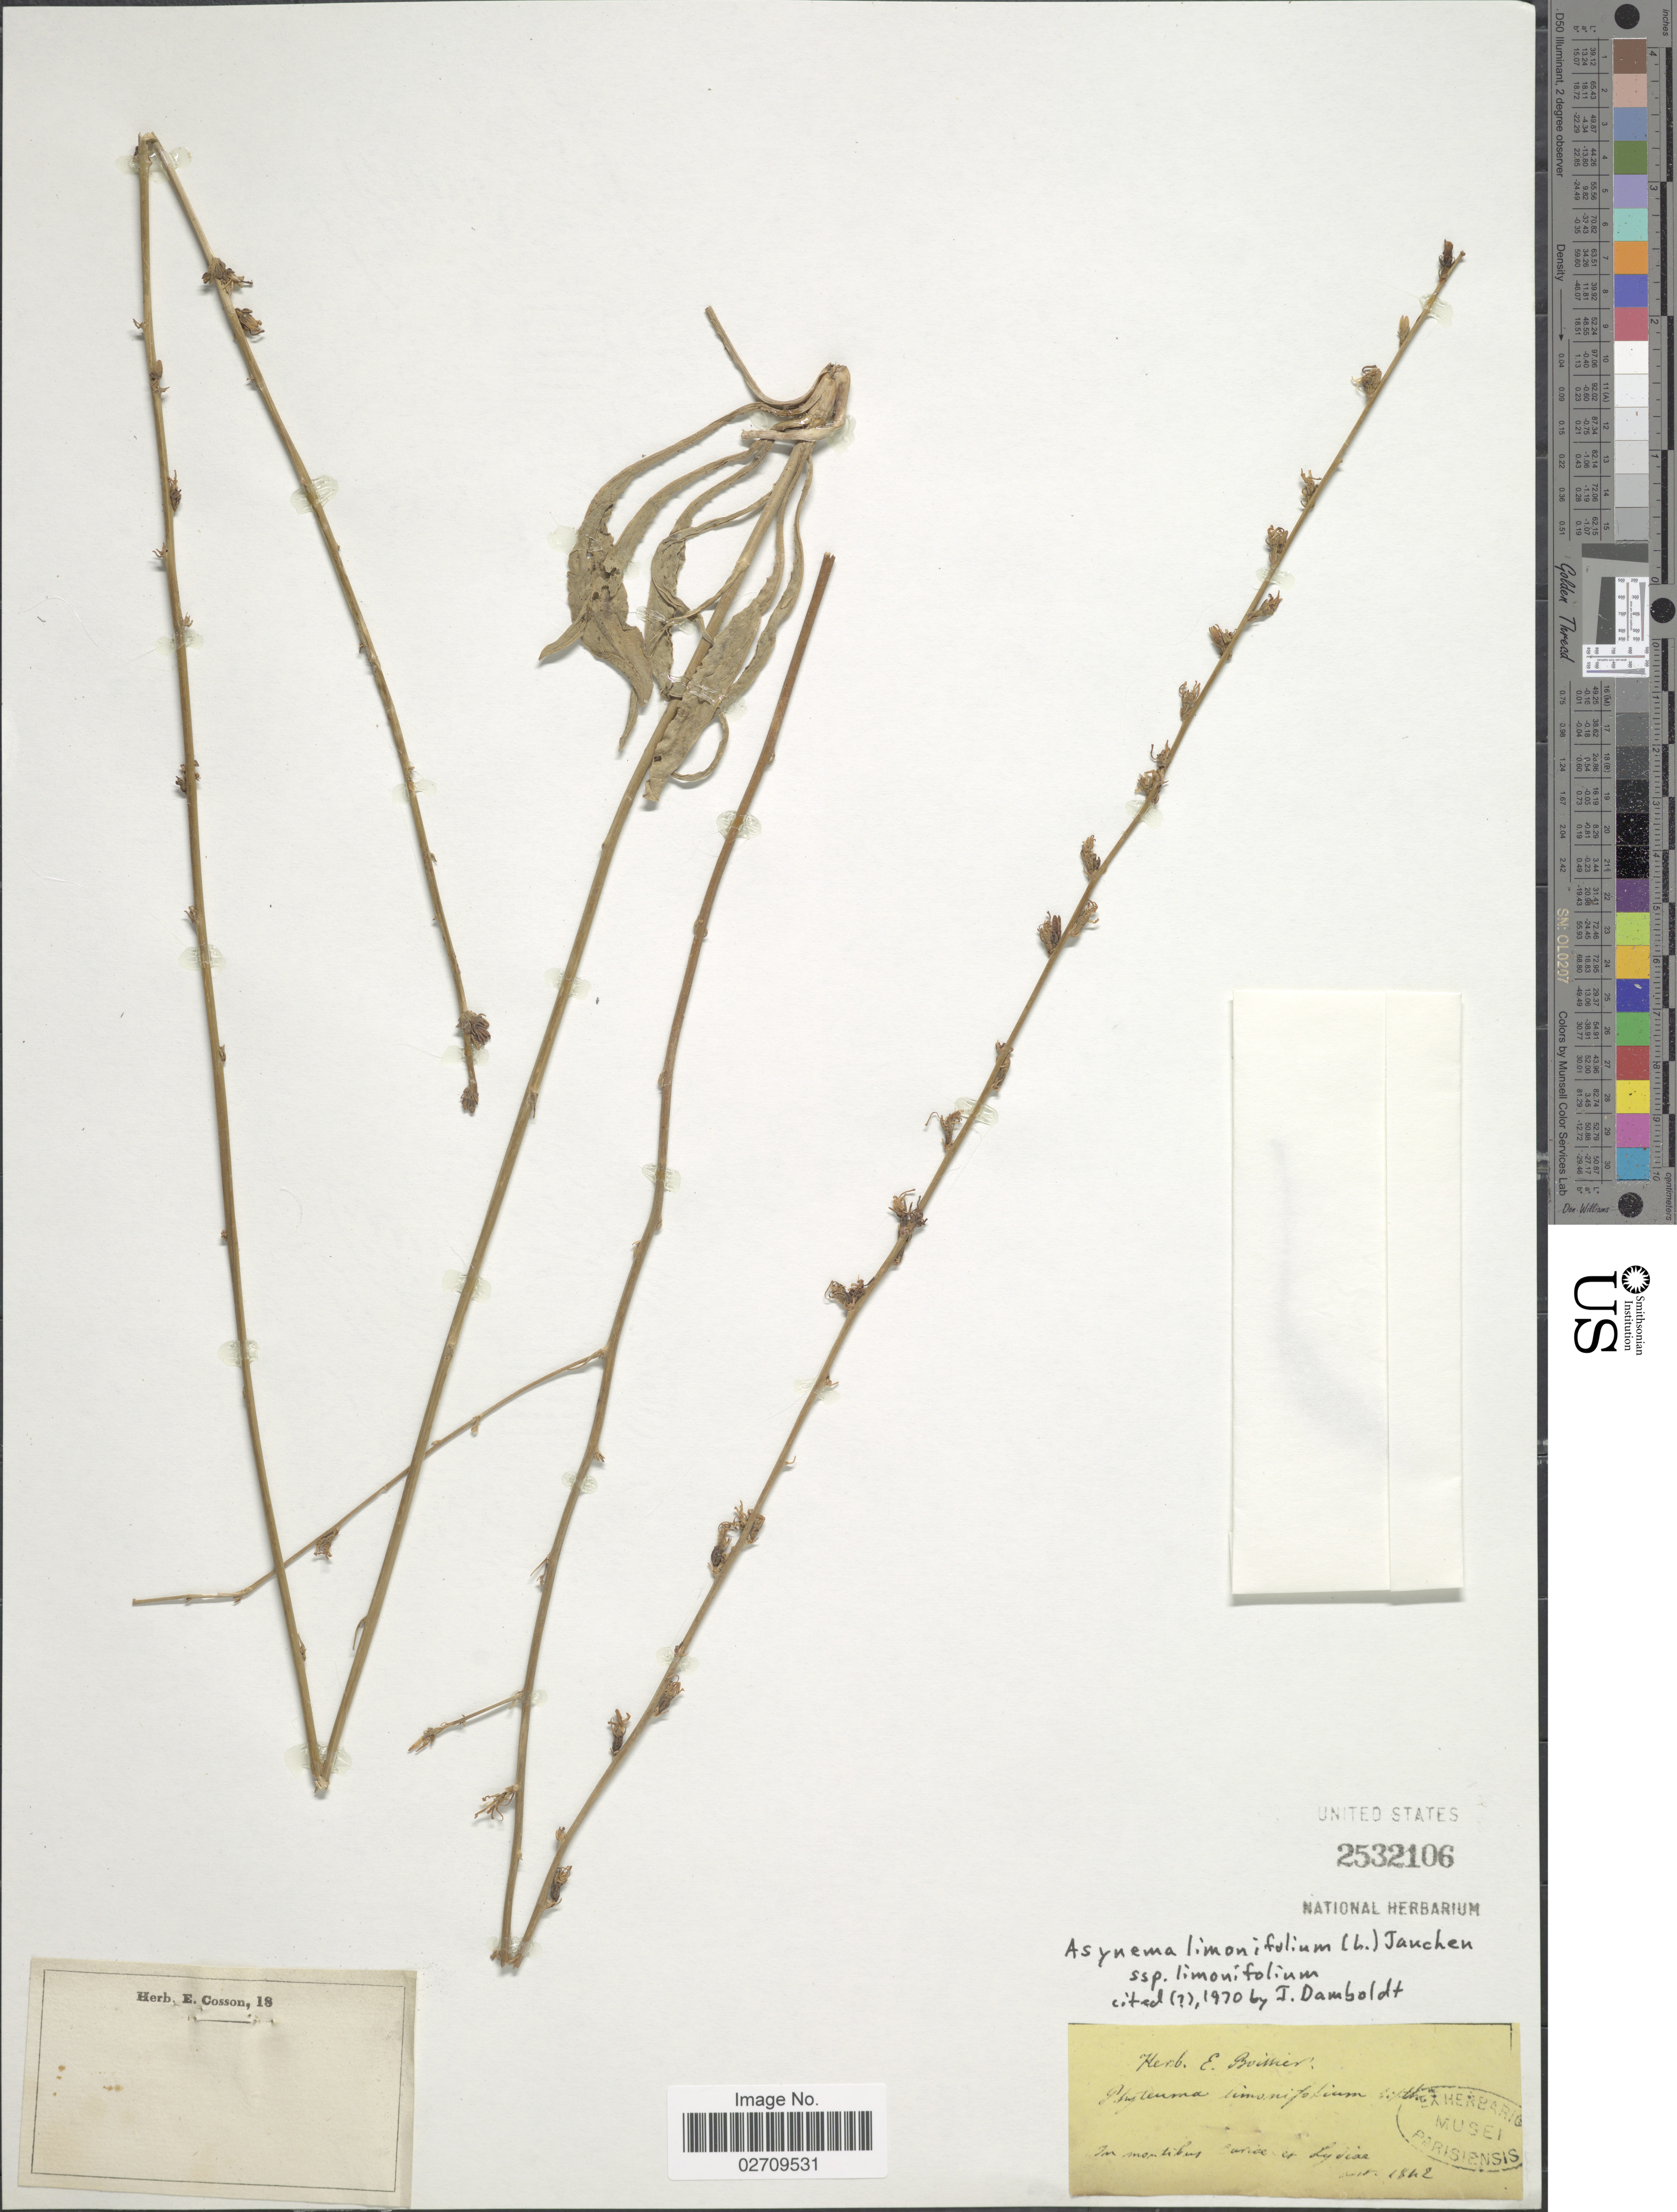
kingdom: Plantae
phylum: Tracheophyta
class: Magnoliopsida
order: Asterales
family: Campanulaceae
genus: Asyneuma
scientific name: Asyneuma limonifolium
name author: (L.) Janch.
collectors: ex herb. E. Boissier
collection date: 1842-08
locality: In montibus curise et Lydias [interpreted]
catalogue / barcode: US 2532106